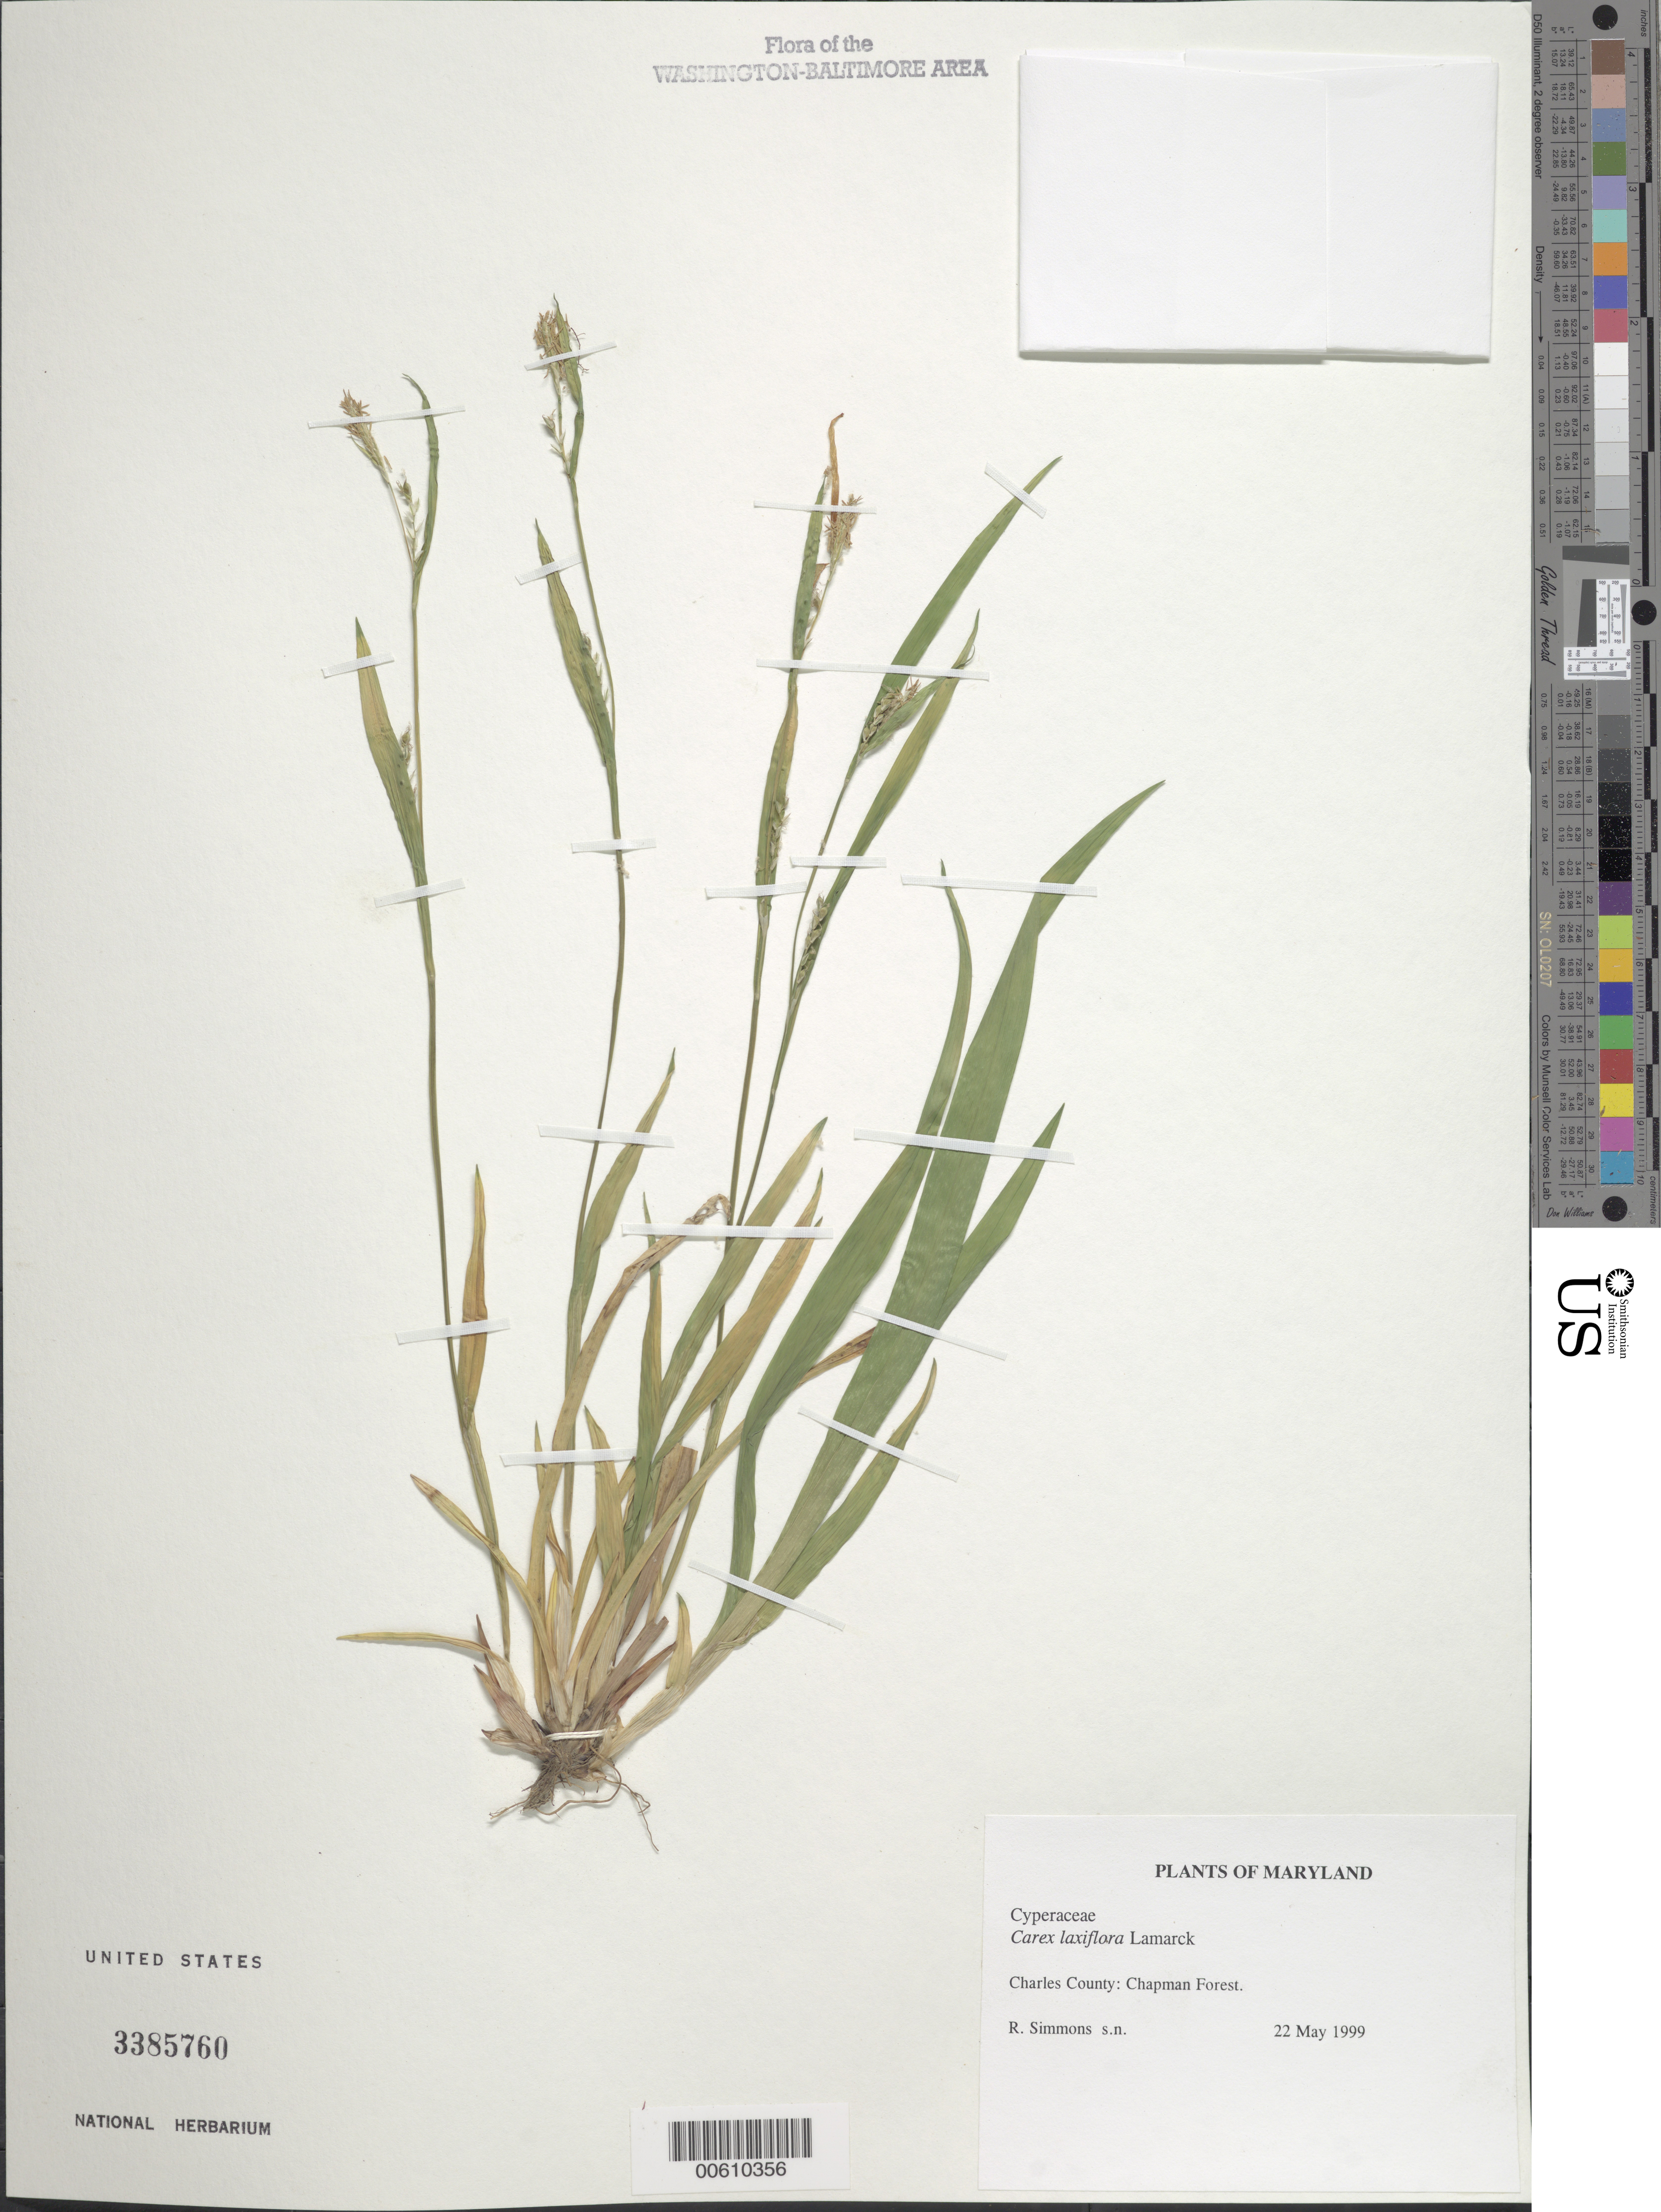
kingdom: Plantae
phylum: Tracheophyta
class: Liliopsida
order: Poales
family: Cyperaceae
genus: Carex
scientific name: Carex laxiflora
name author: Lam.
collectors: R. H. Simmons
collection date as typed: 22 May 1999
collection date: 1999-05-22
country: United States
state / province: Maryland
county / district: Charles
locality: Chapman Forest.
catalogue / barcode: US 3385760